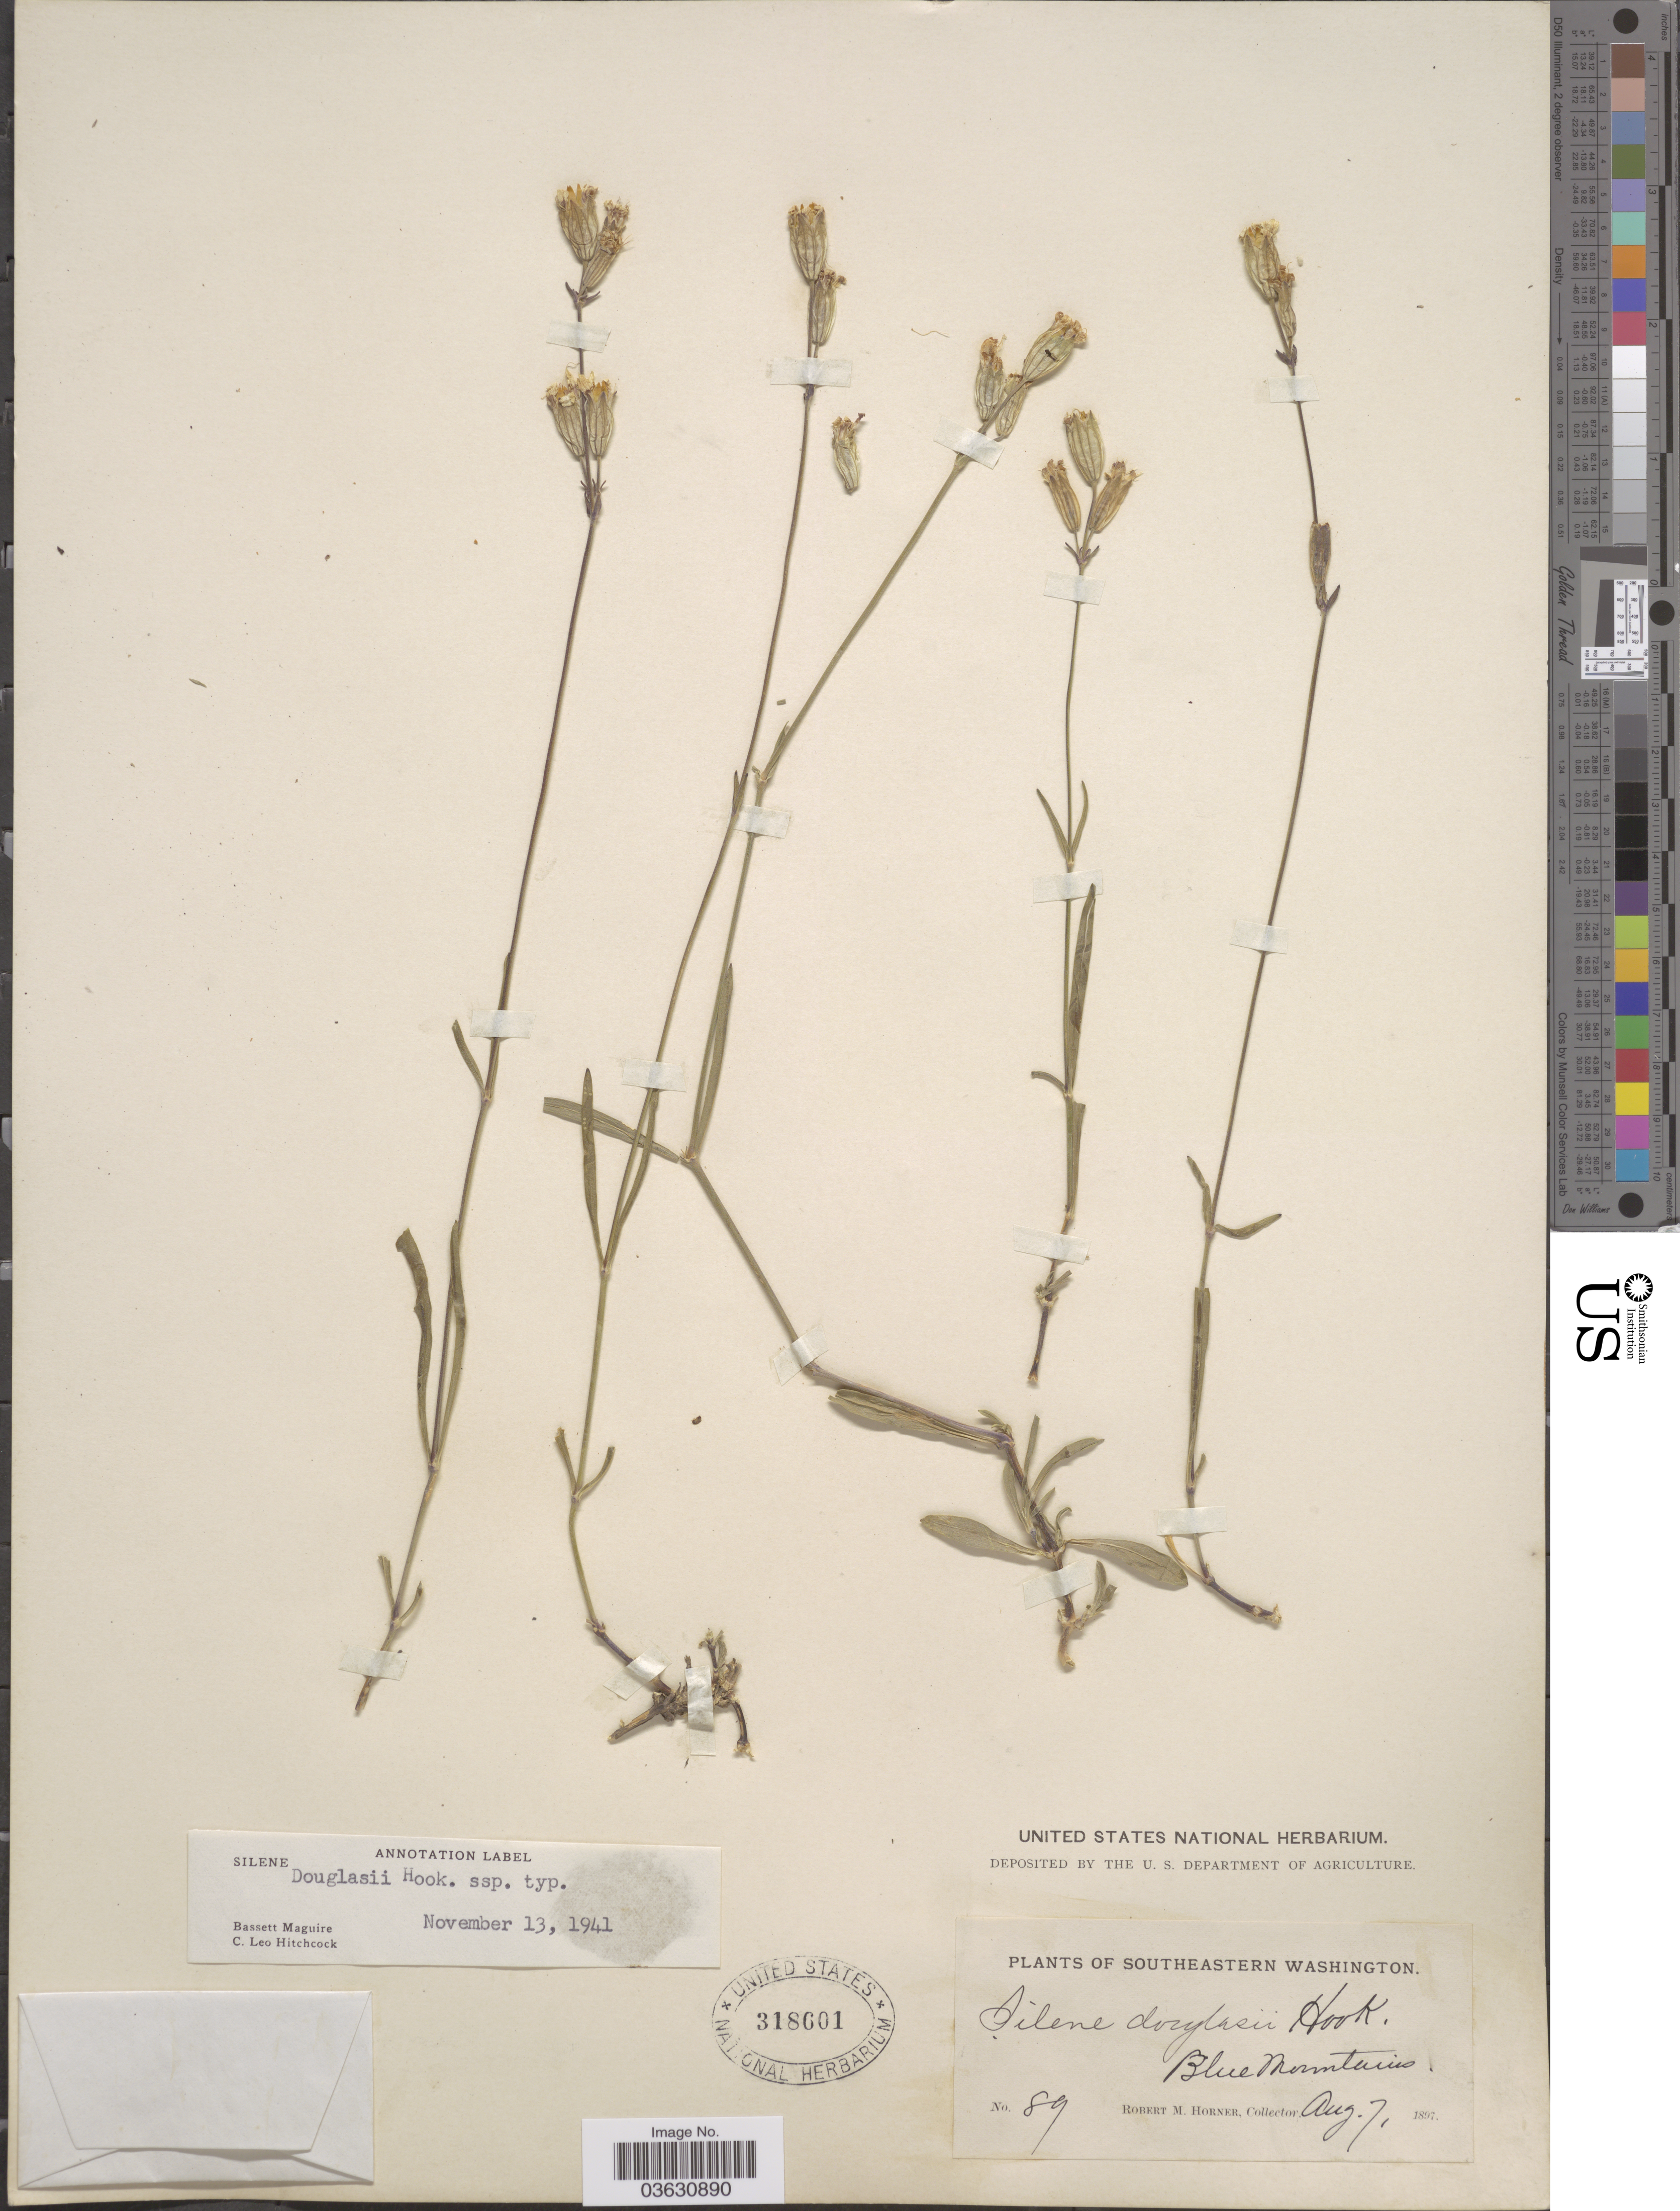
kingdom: Plantae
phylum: Tracheophyta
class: Magnoliopsida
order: Caryophyllales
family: Caryophyllaceae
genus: Silene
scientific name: Silene douglasii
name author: Hook.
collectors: R. Horner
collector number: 89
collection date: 1897-08-07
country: United States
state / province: Washington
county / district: Clallam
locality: Southeastern Washington. Blue Mountains.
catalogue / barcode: US 318601